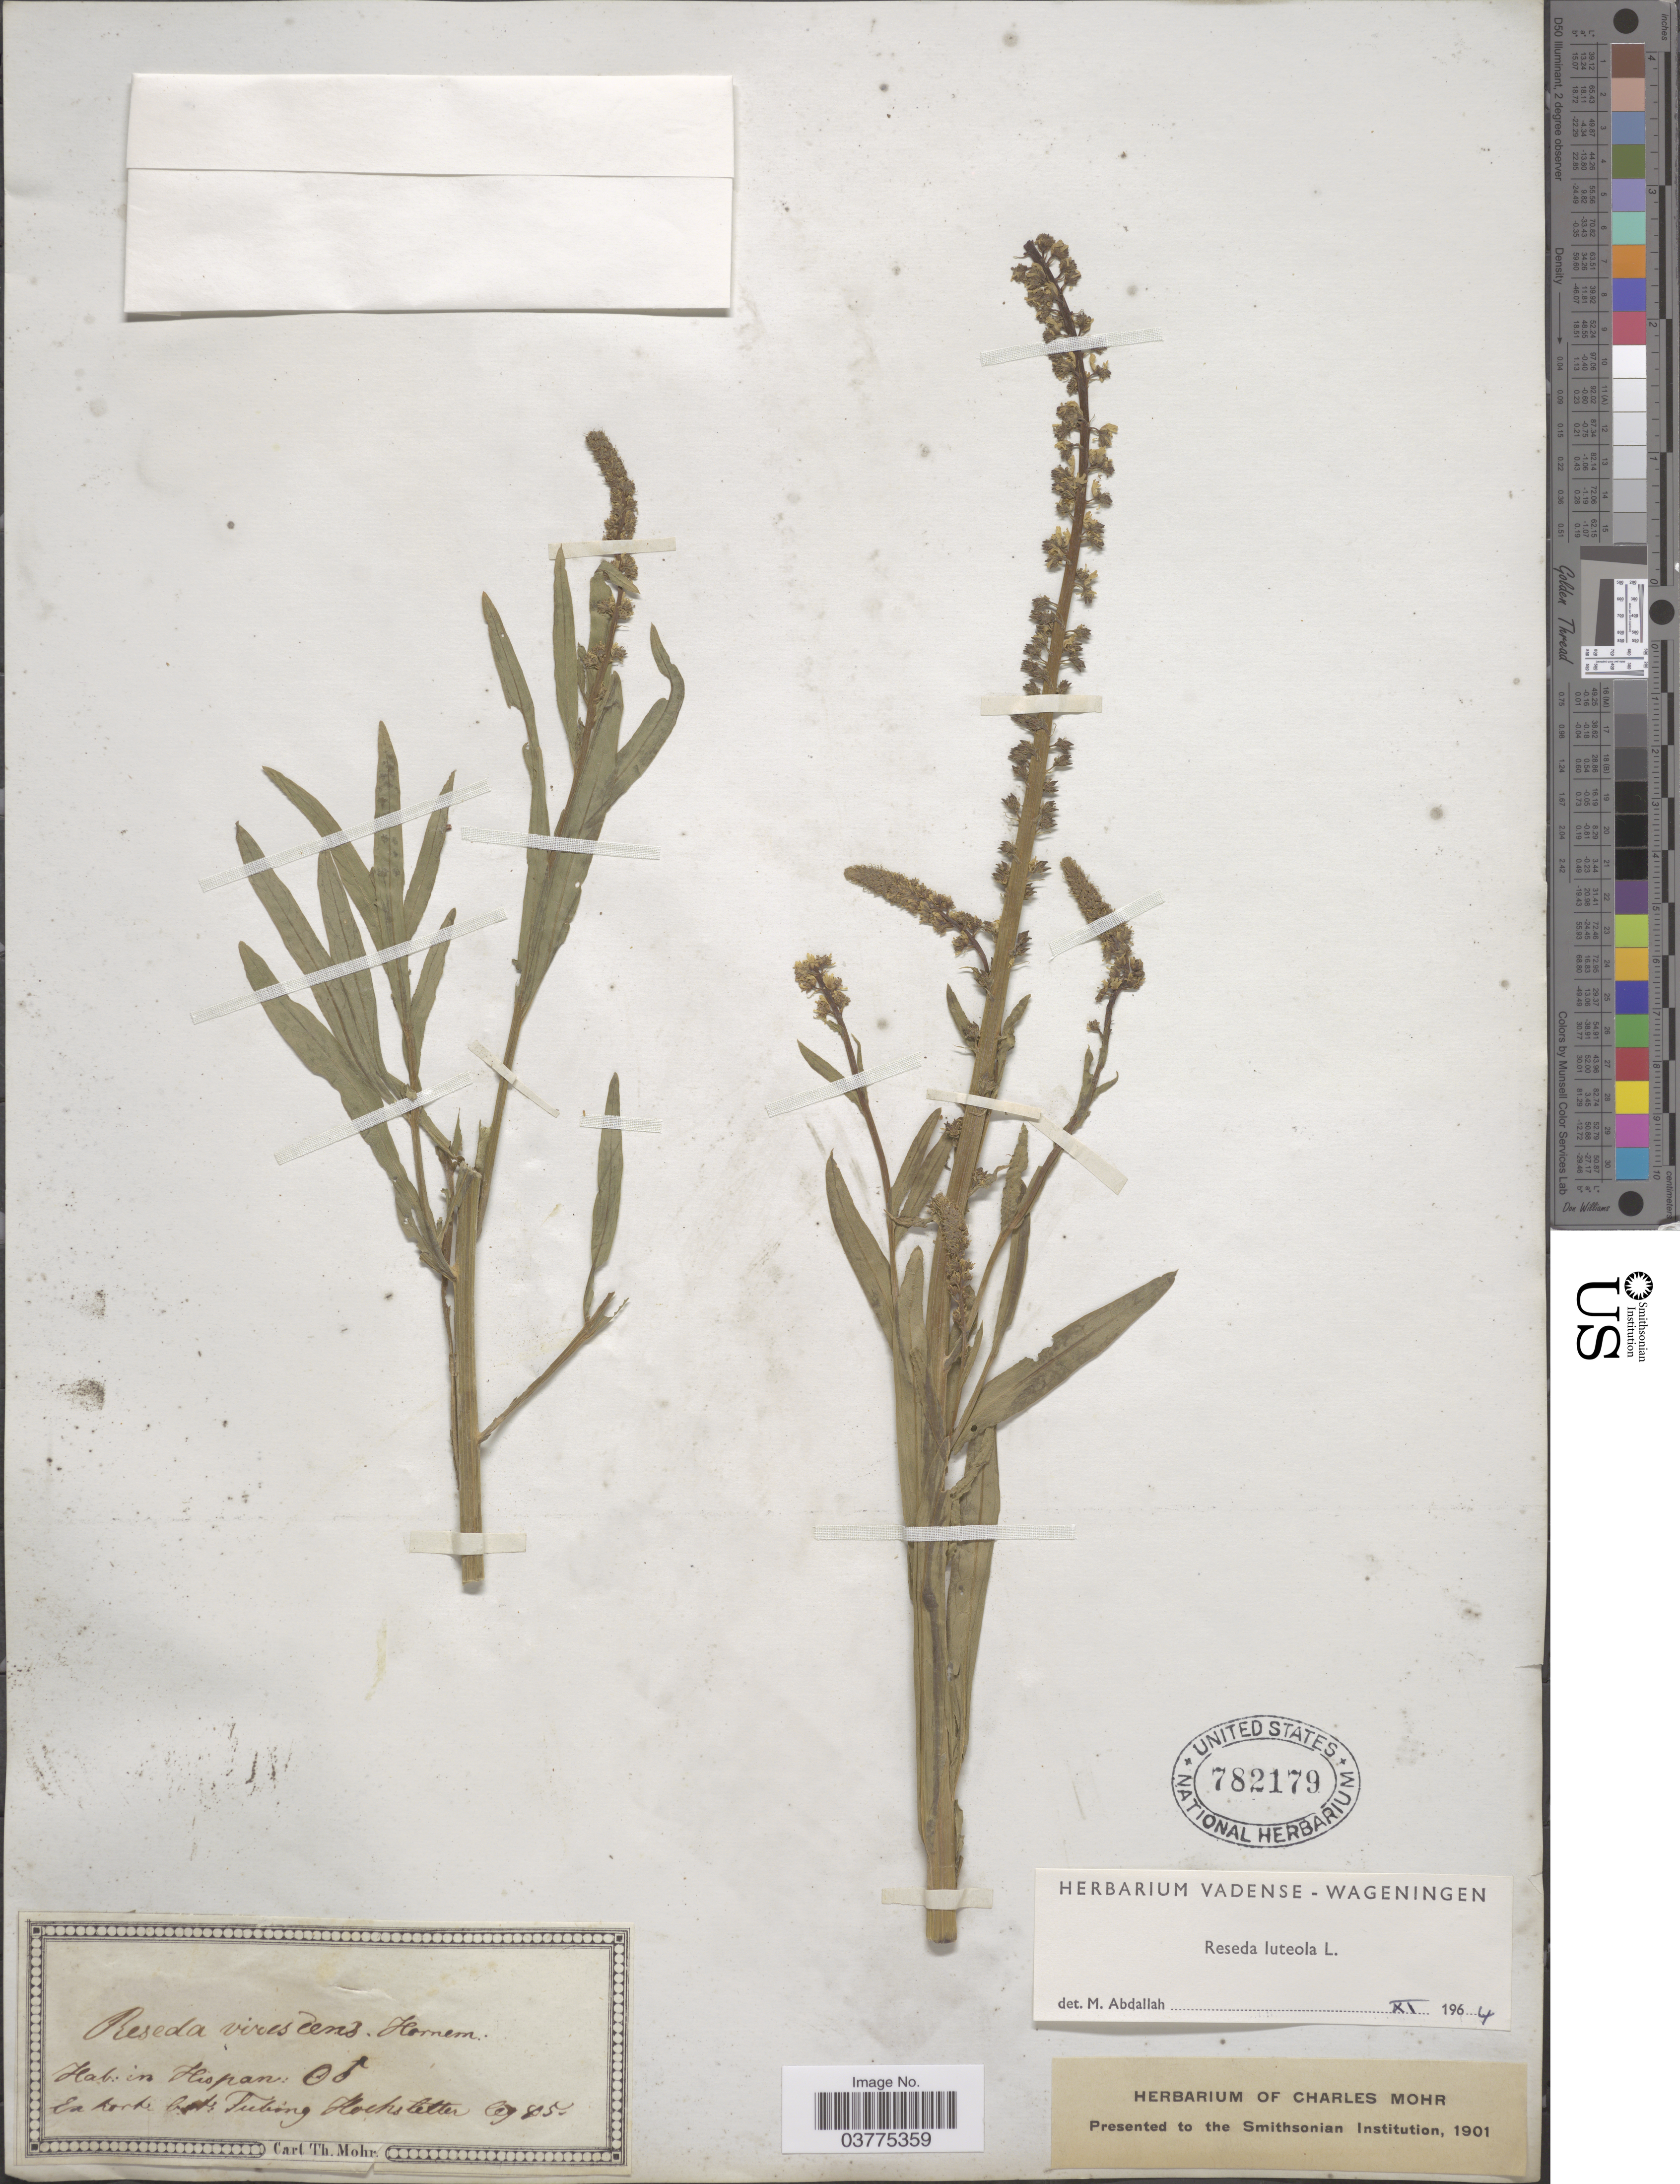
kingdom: Plantae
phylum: Tracheophyta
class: Magnoliopsida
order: Brassicales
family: Resedaceae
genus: Reseda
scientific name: Reseda luteola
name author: L.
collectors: -. Hochstetter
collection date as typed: Transcribed d/m/y: //85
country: Spain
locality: In Hispan. Ex horte bot Tubing.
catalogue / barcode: US 782179